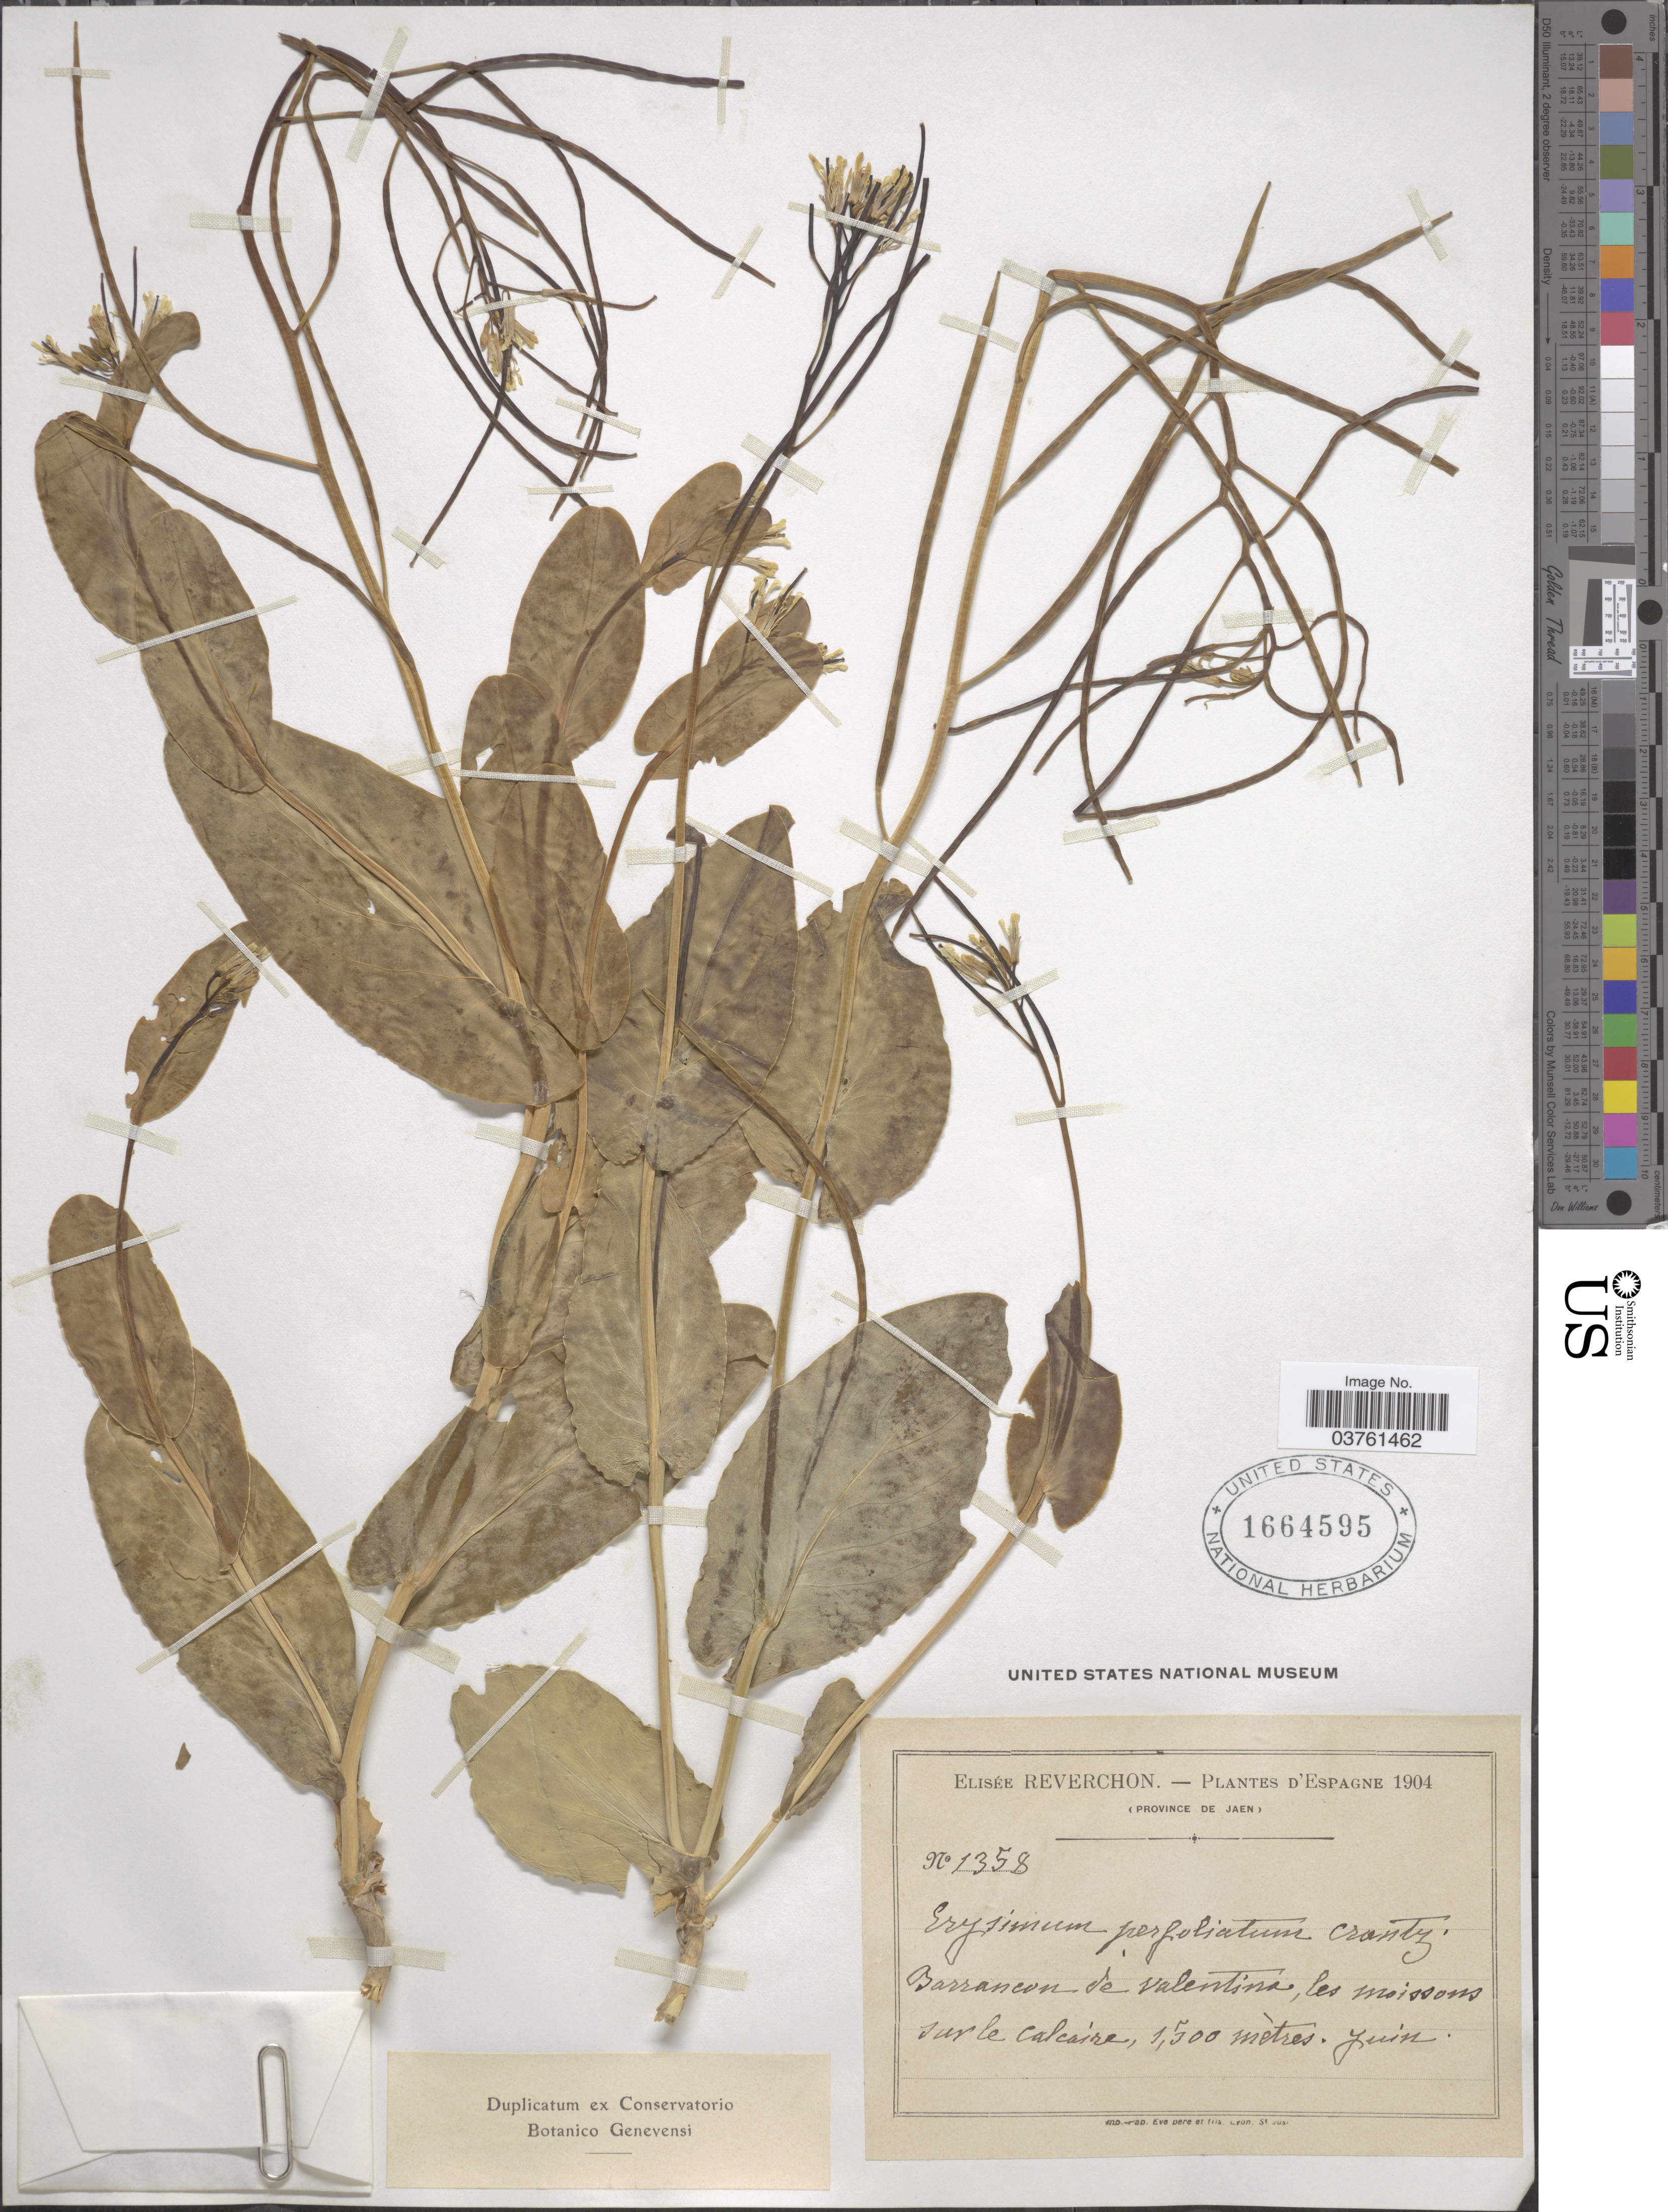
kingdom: Plantae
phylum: Tracheophyta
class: Magnoliopsida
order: Brassicales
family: Brassicaceae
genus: Erysimum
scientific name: Erysimum perfoliatum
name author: Crantz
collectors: E. Reverchon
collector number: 1358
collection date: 1904-06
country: Spain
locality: Province de Jaen. Barrancon de Valentina les moisons sur le calcaire.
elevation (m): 1500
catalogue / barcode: US 1664695